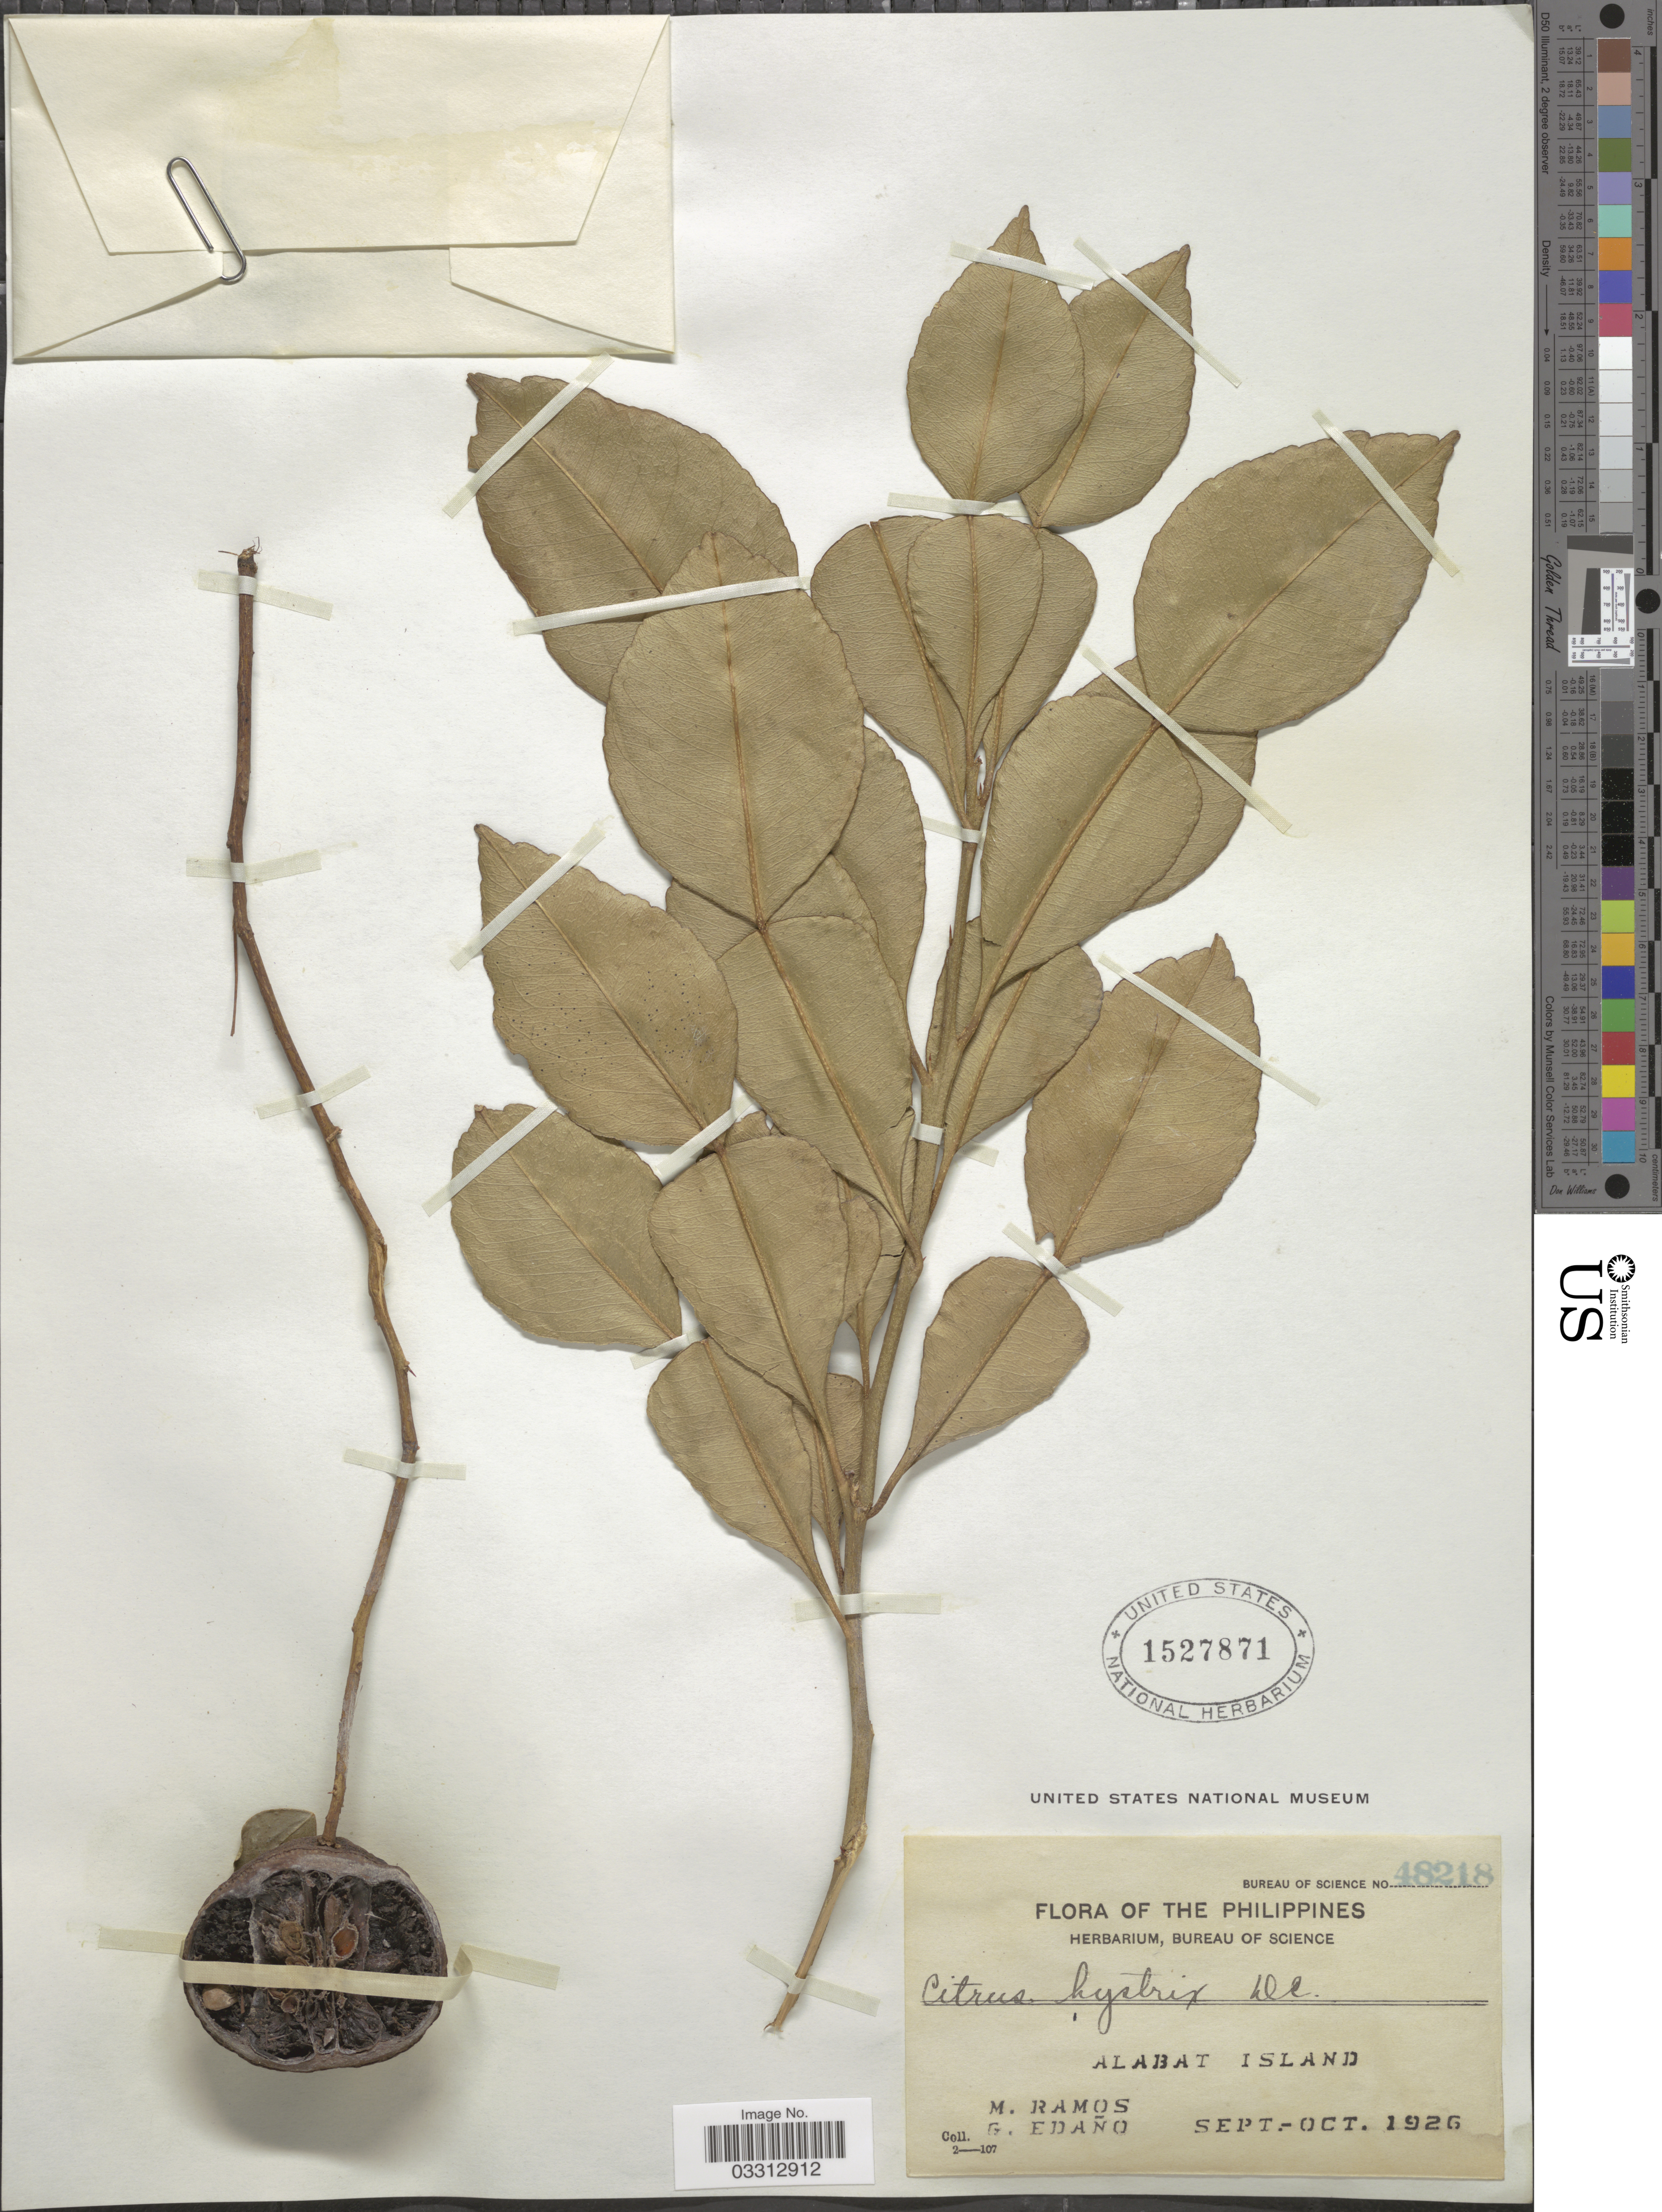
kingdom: Plantae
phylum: Tracheophyta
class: Magnoliopsida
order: Sapindales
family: Rutaceae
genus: Citrus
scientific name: Citrus hystrix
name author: DC.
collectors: M. Ramos & G. Edaño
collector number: Bureau of Science 48218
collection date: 1926-09/1926-10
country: Philippines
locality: Alabat Island.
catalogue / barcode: US 1527871